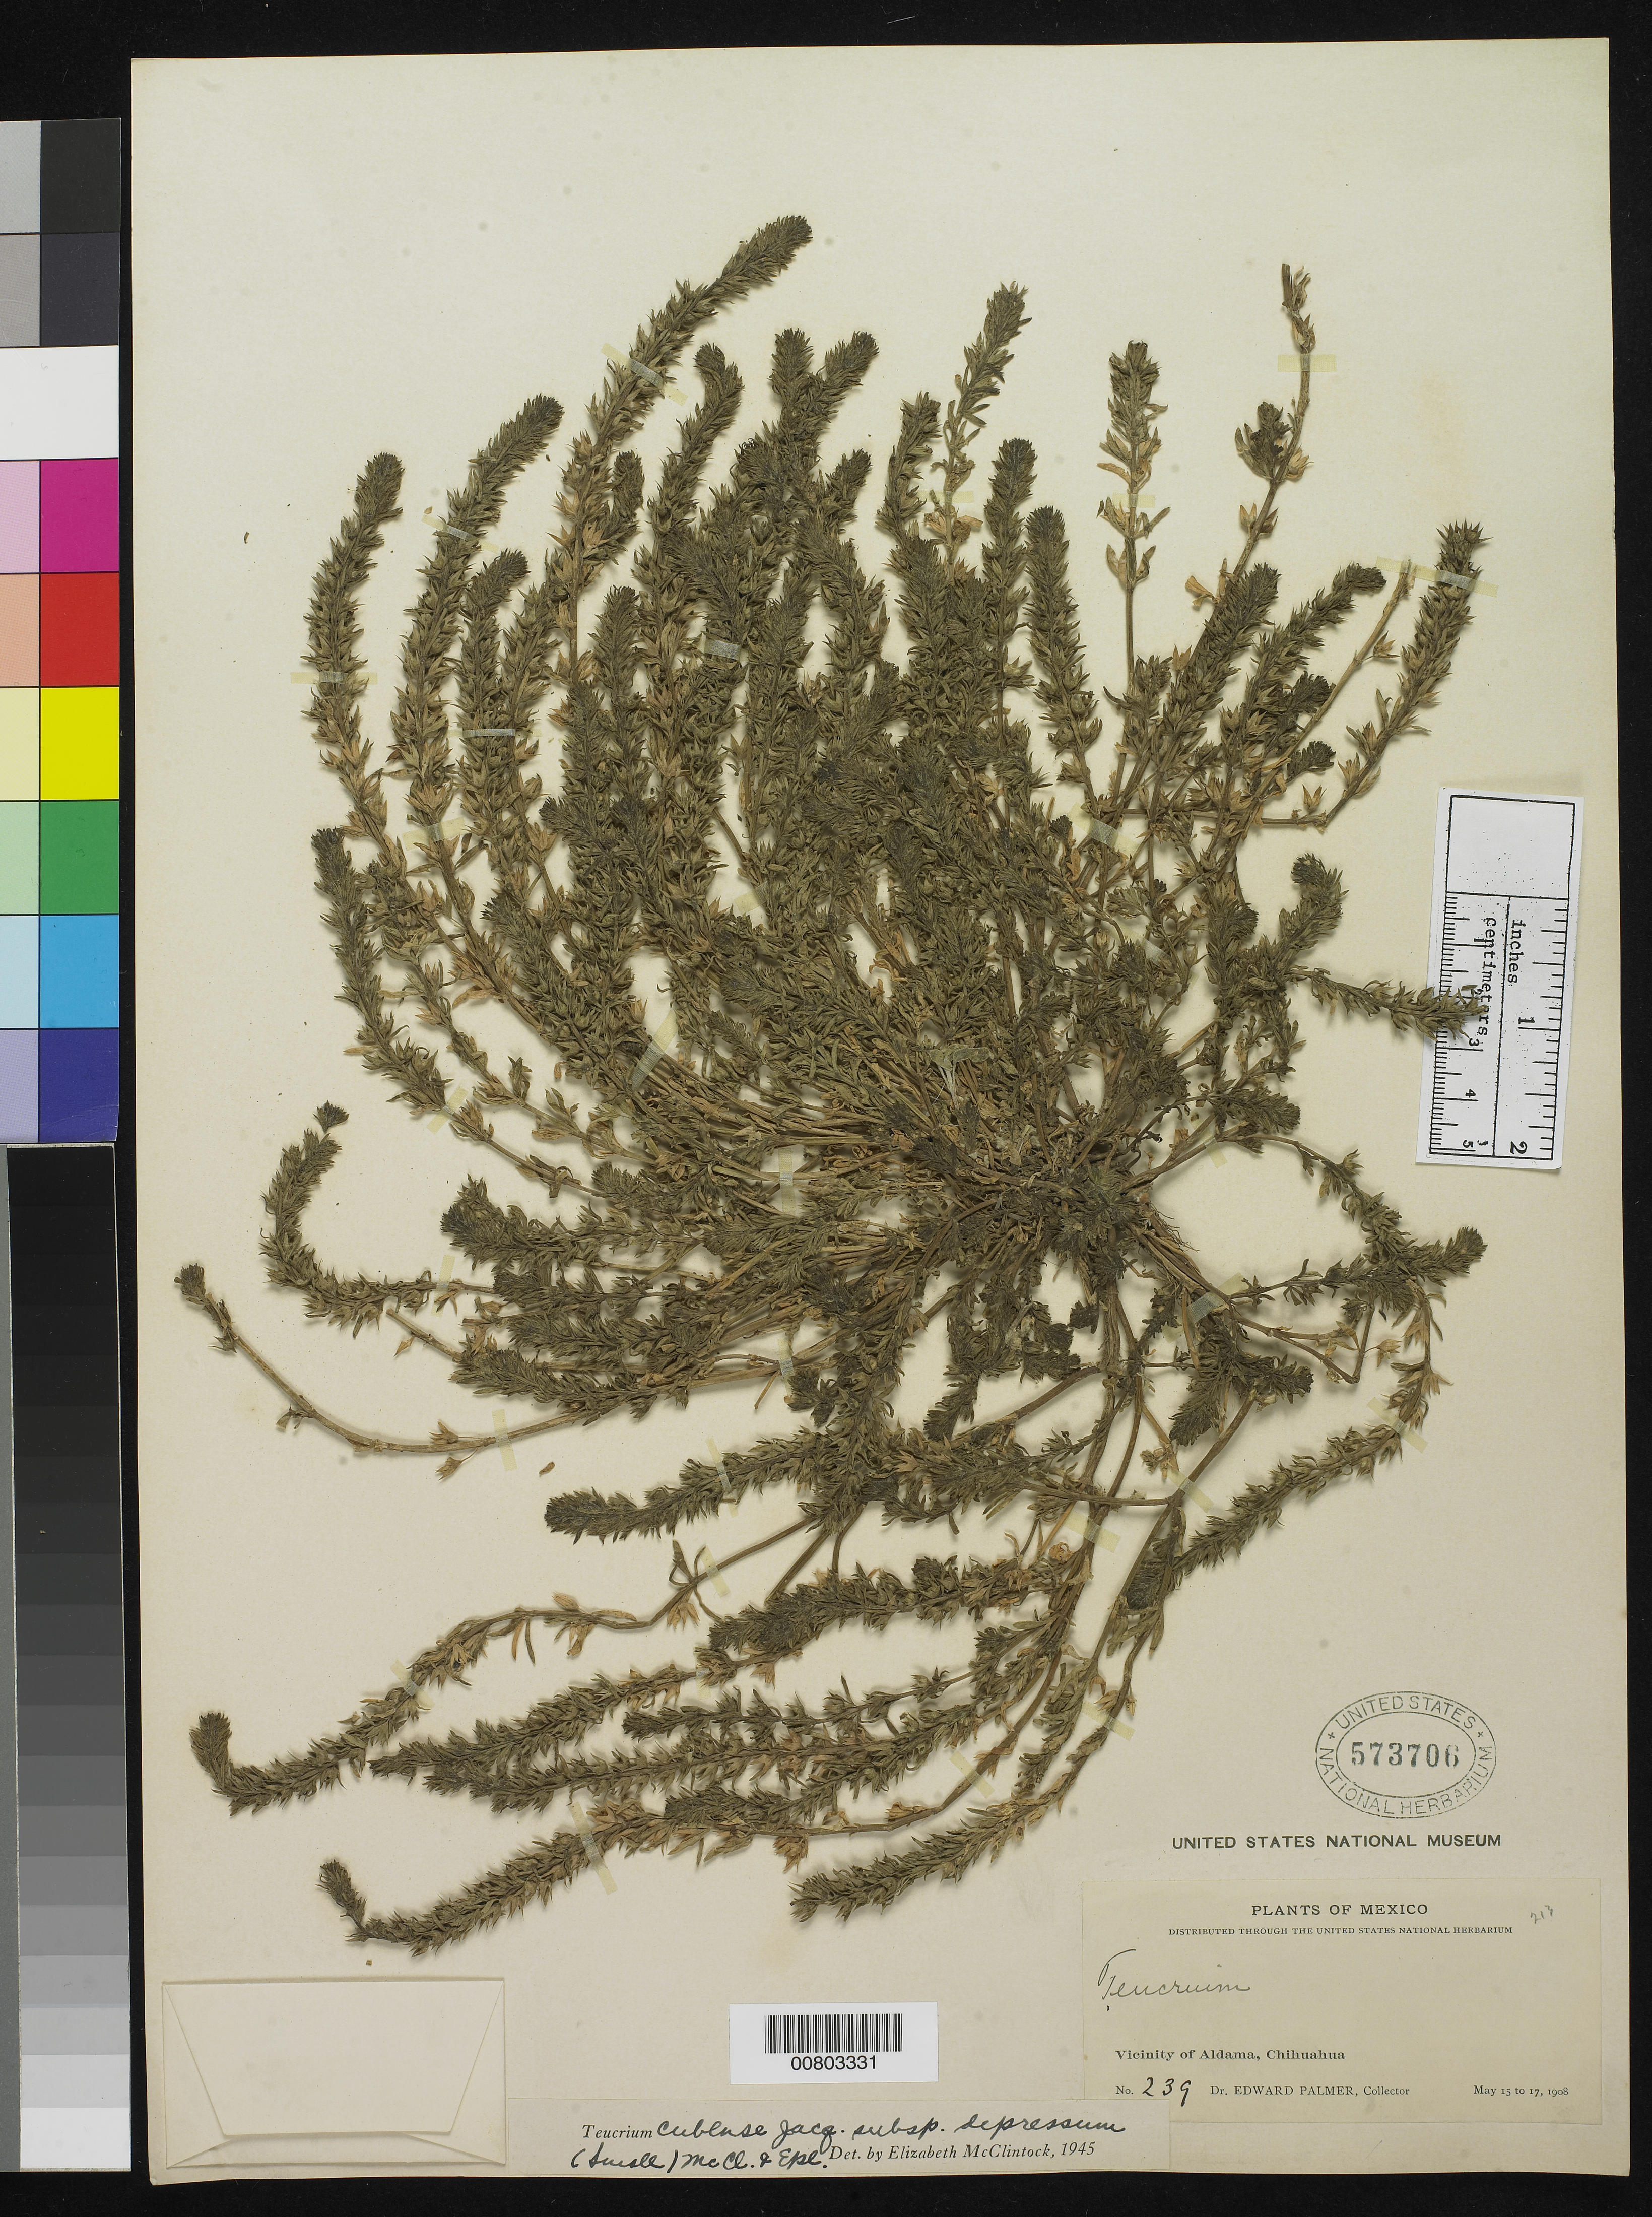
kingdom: Plantae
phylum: Tracheophyta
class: Magnoliopsida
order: Lamiales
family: Lamiaceae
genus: Teucrium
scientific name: Teucrium cubense subsp. depressum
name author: (Small) E. M. McClint. & Epling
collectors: E. Palmer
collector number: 239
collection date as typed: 15 May 1908 to 17 May 1908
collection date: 1908-05-15/1908-05-17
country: Mexico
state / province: Chihuahua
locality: Vicinity of Aldama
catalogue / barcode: US 573706